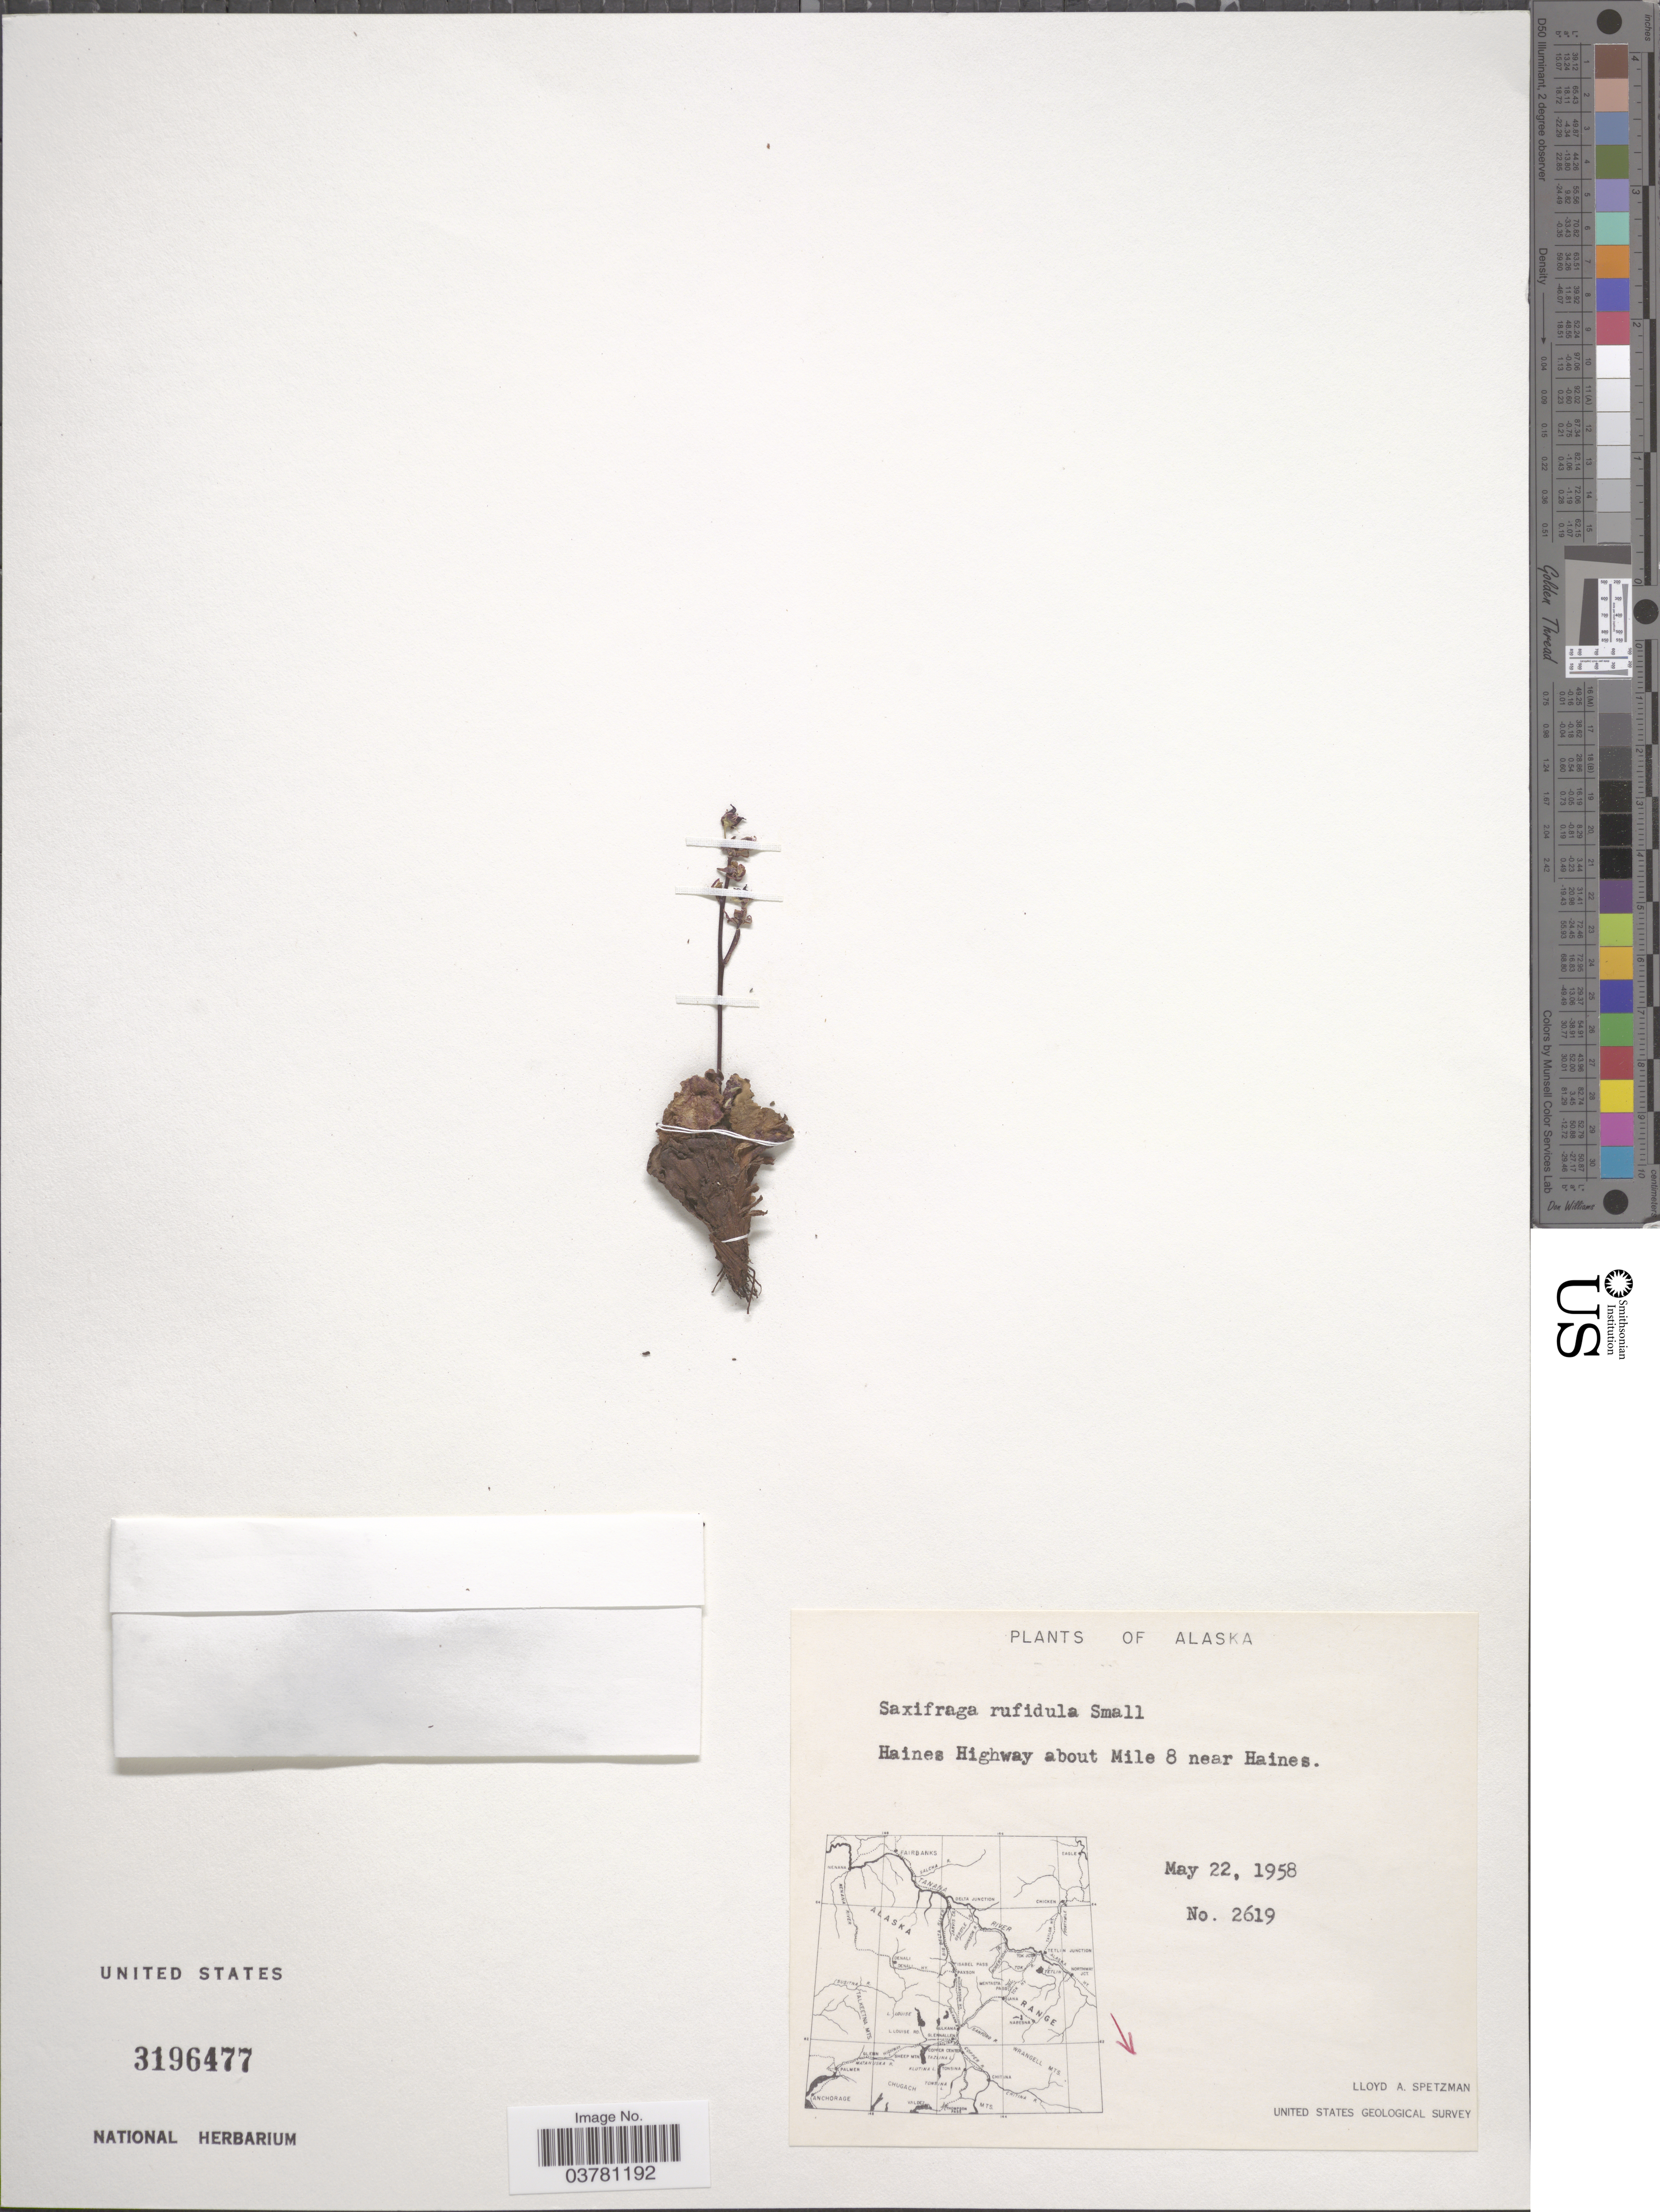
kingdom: Plantae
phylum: Tracheophyta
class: Magnoliopsida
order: Saxifragales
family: Saxifragaceae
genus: Micranthes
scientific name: Micranthes rufidula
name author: Small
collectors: L. Spetzman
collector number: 2619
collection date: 1958-05-22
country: United States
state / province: Alaska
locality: Haines Highway about Mile 8 near Haines.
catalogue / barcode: US 3196477